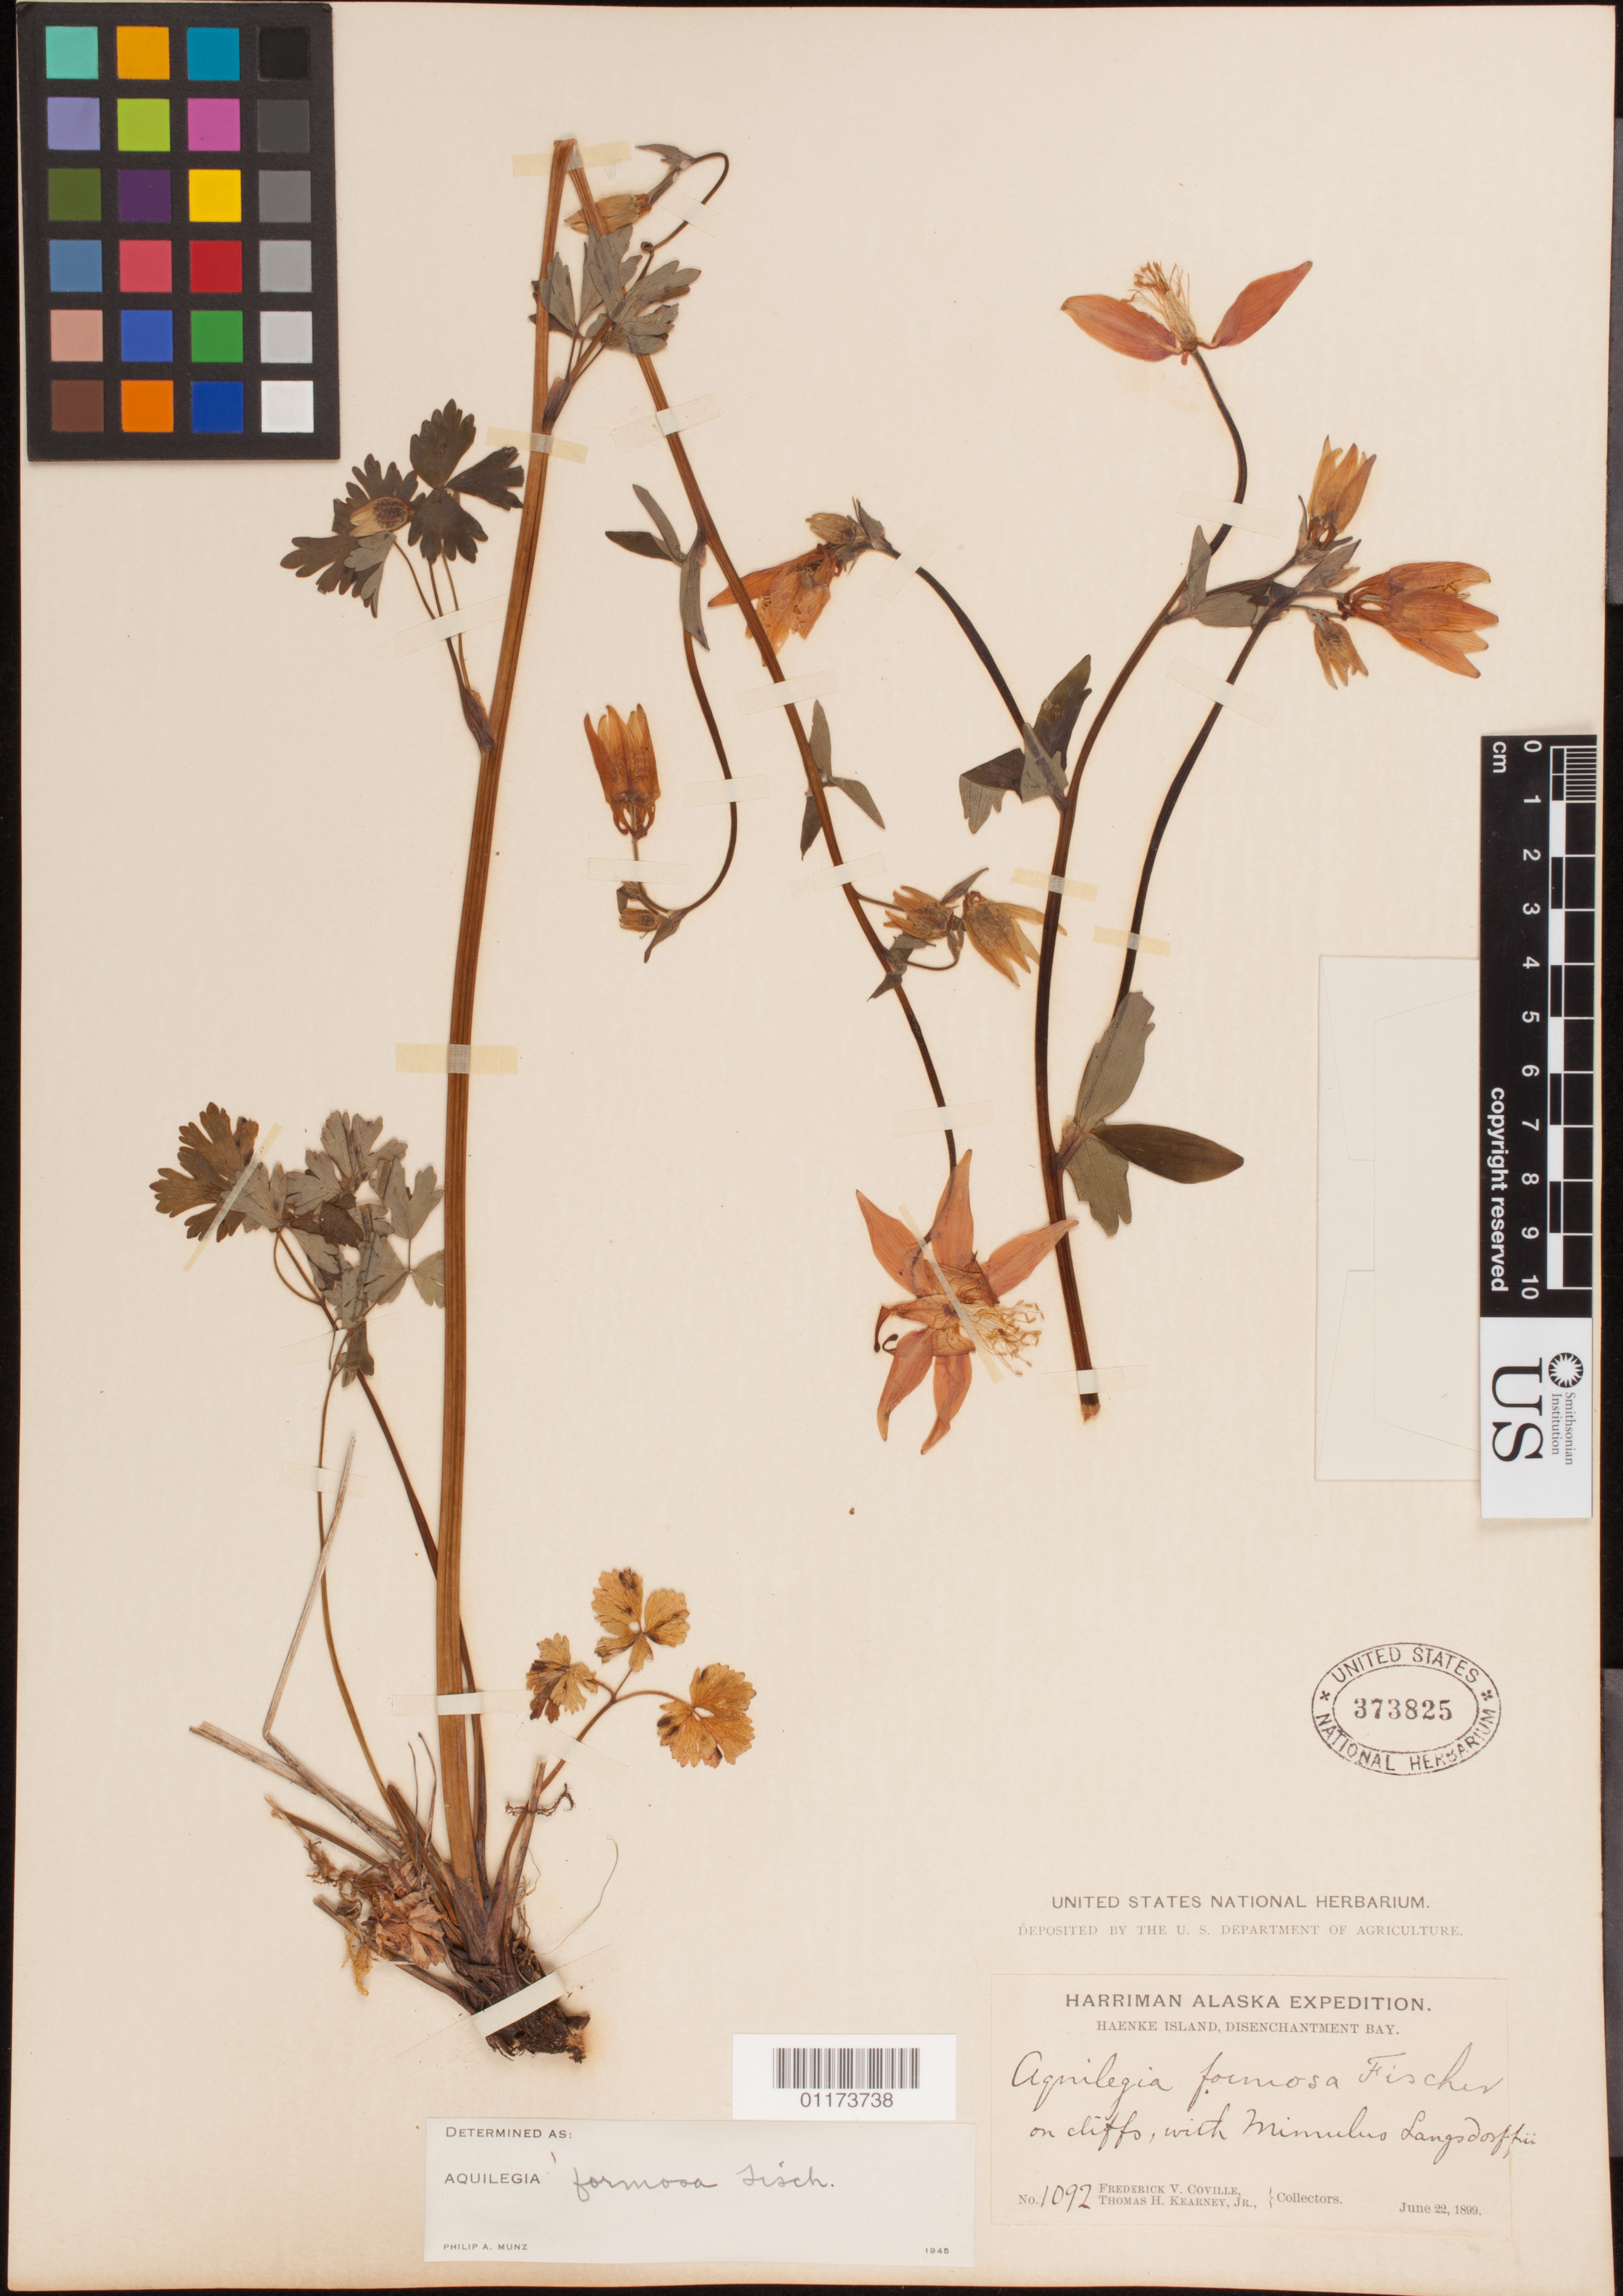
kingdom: Plantae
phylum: Tracheophyta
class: Magnoliopsida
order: Ranunculales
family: Ranunculaceae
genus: Aquilegia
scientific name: Aquilegia formosa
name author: Fisch. ex DC.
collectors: F. V. Coville & T. H. Kearney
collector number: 1092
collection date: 1899-06-22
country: United States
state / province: Alaska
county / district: Disenchantment Bay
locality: Haenke Island.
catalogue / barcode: US 373825